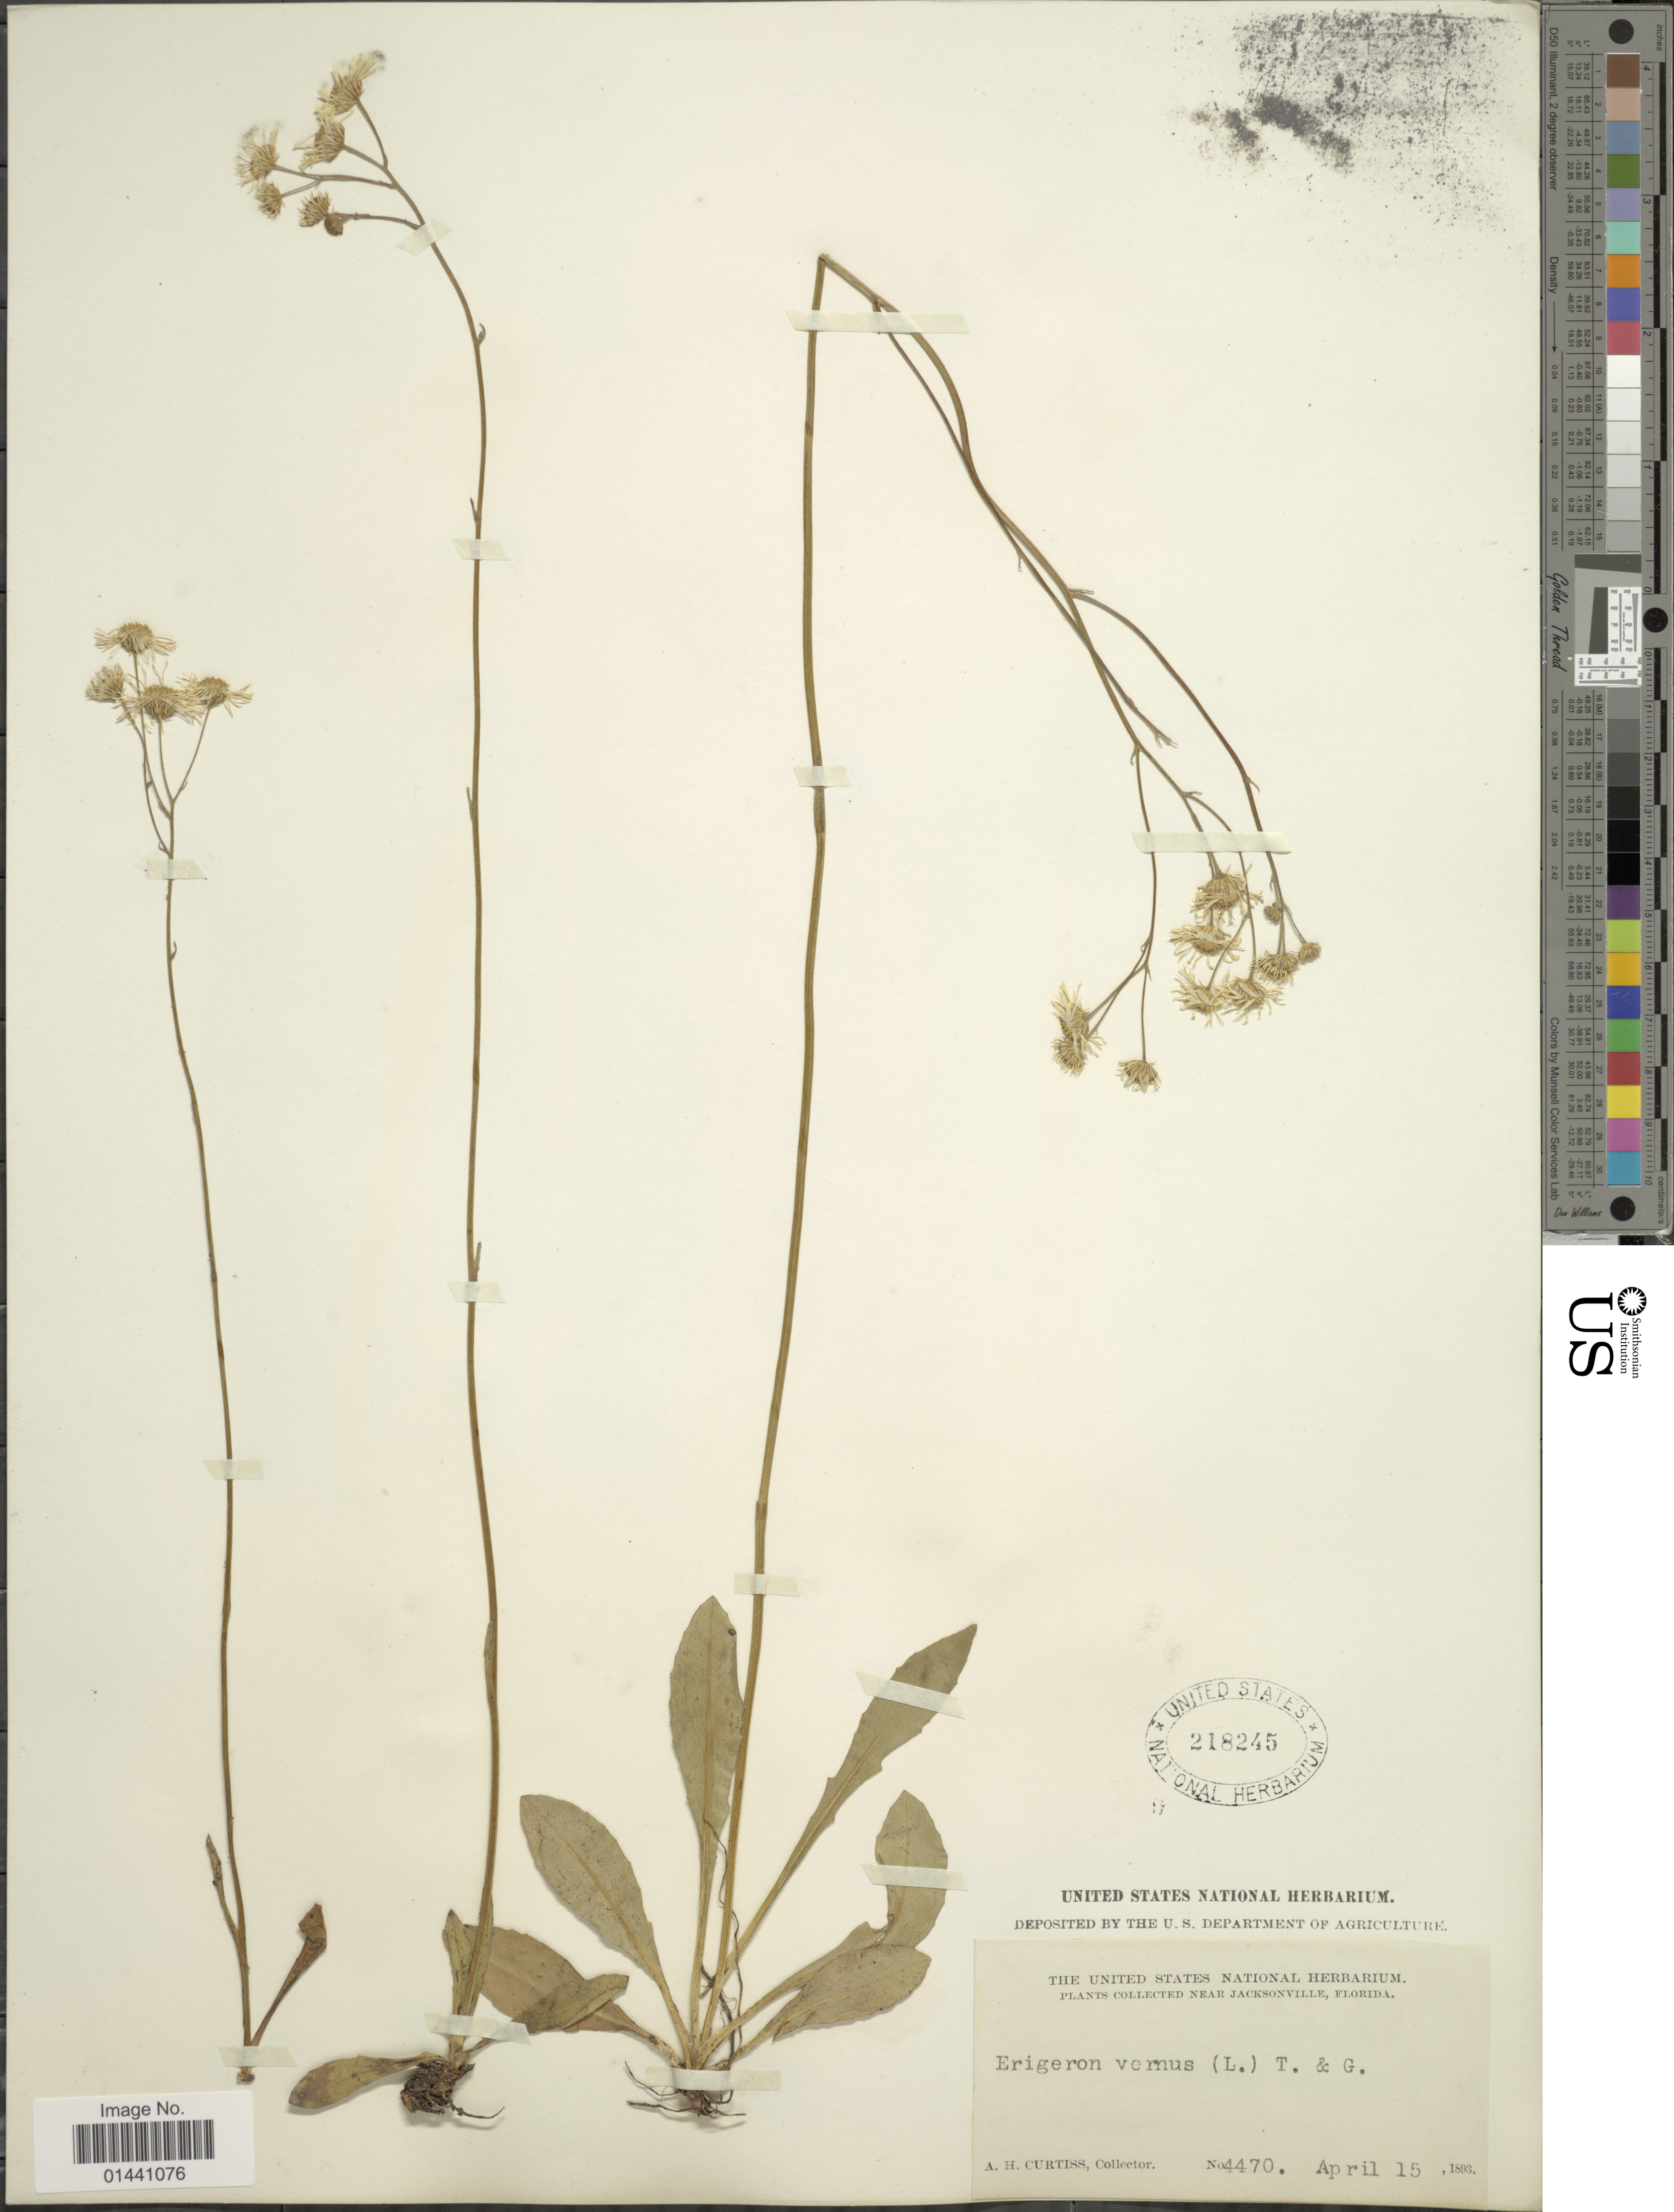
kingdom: Plantae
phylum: Tracheophyta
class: Magnoliopsida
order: Asterales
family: Asteraceae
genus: Erigeron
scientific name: Erigeron vernus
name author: (L.) Torr. & A. Gray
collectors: A. Curtis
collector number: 4470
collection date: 1893-04-15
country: United States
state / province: Florida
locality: Near Jacksonville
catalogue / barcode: US 218245